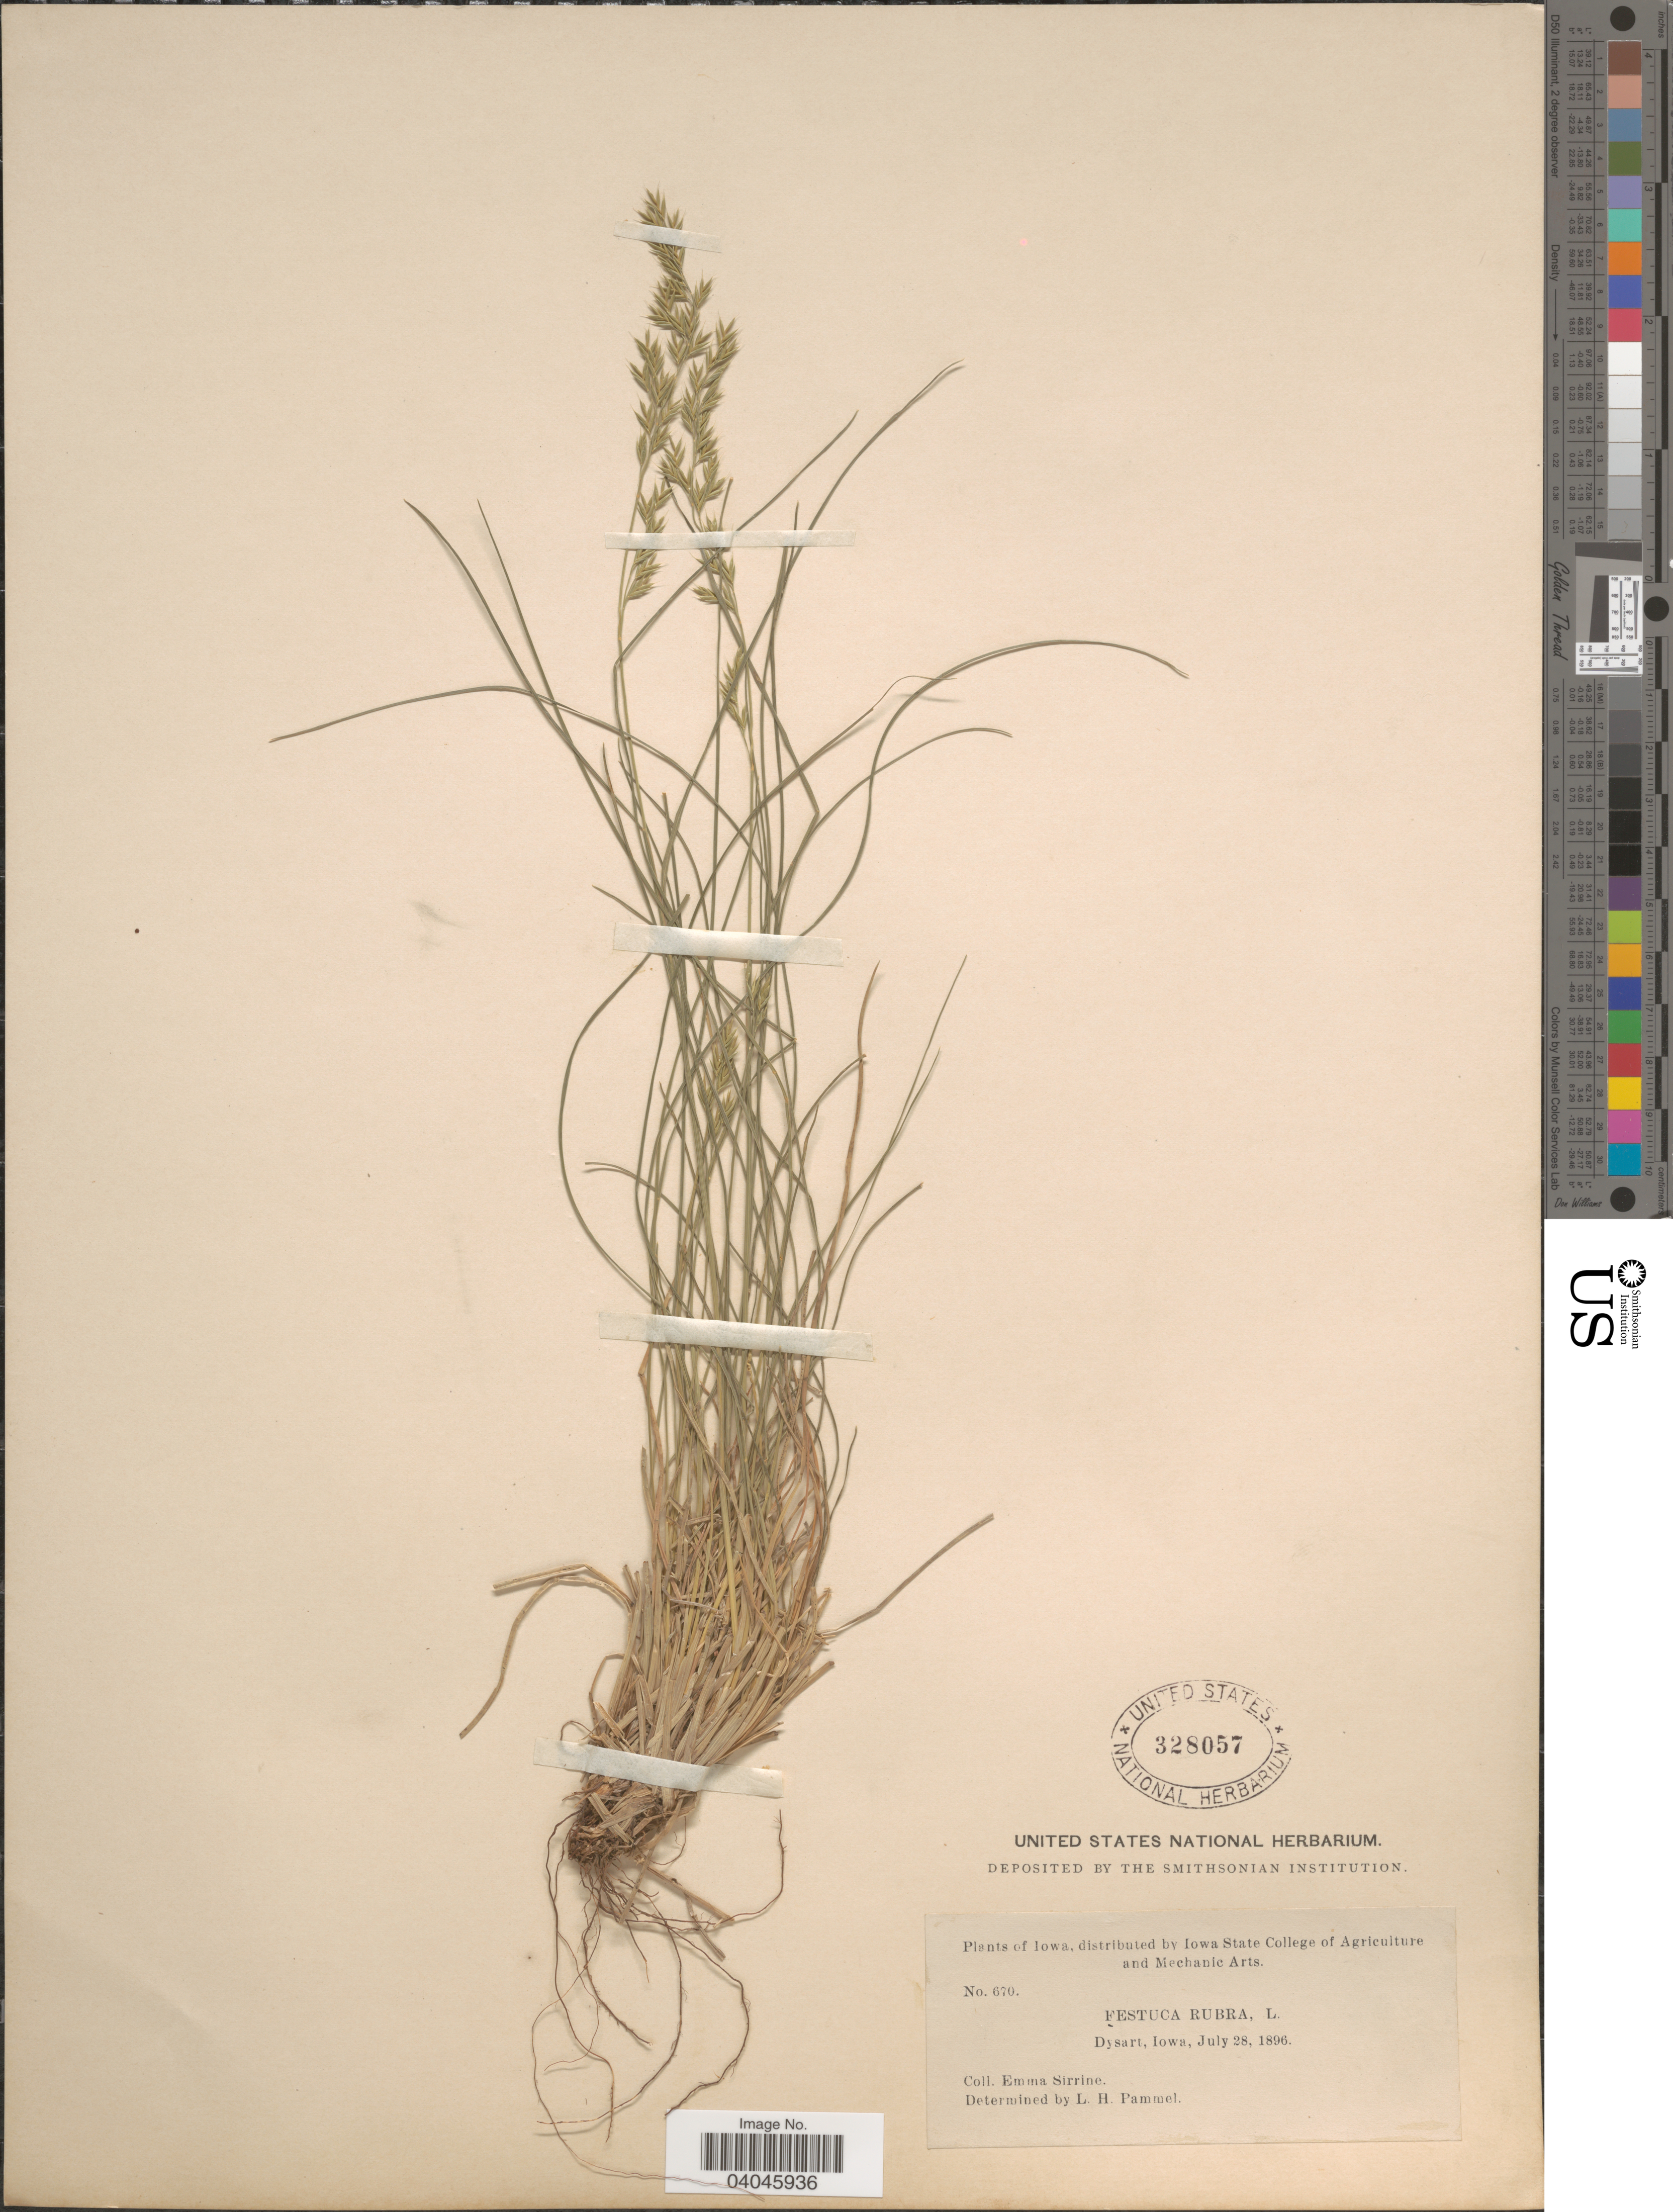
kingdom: Plantae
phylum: Tracheophyta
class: Liliopsida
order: Poales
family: Poaceae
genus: Festuca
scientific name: Festuca rubra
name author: L.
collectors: E. Sirrine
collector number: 670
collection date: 1896-07-28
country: United States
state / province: Iowa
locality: Dusart.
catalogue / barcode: US 328057